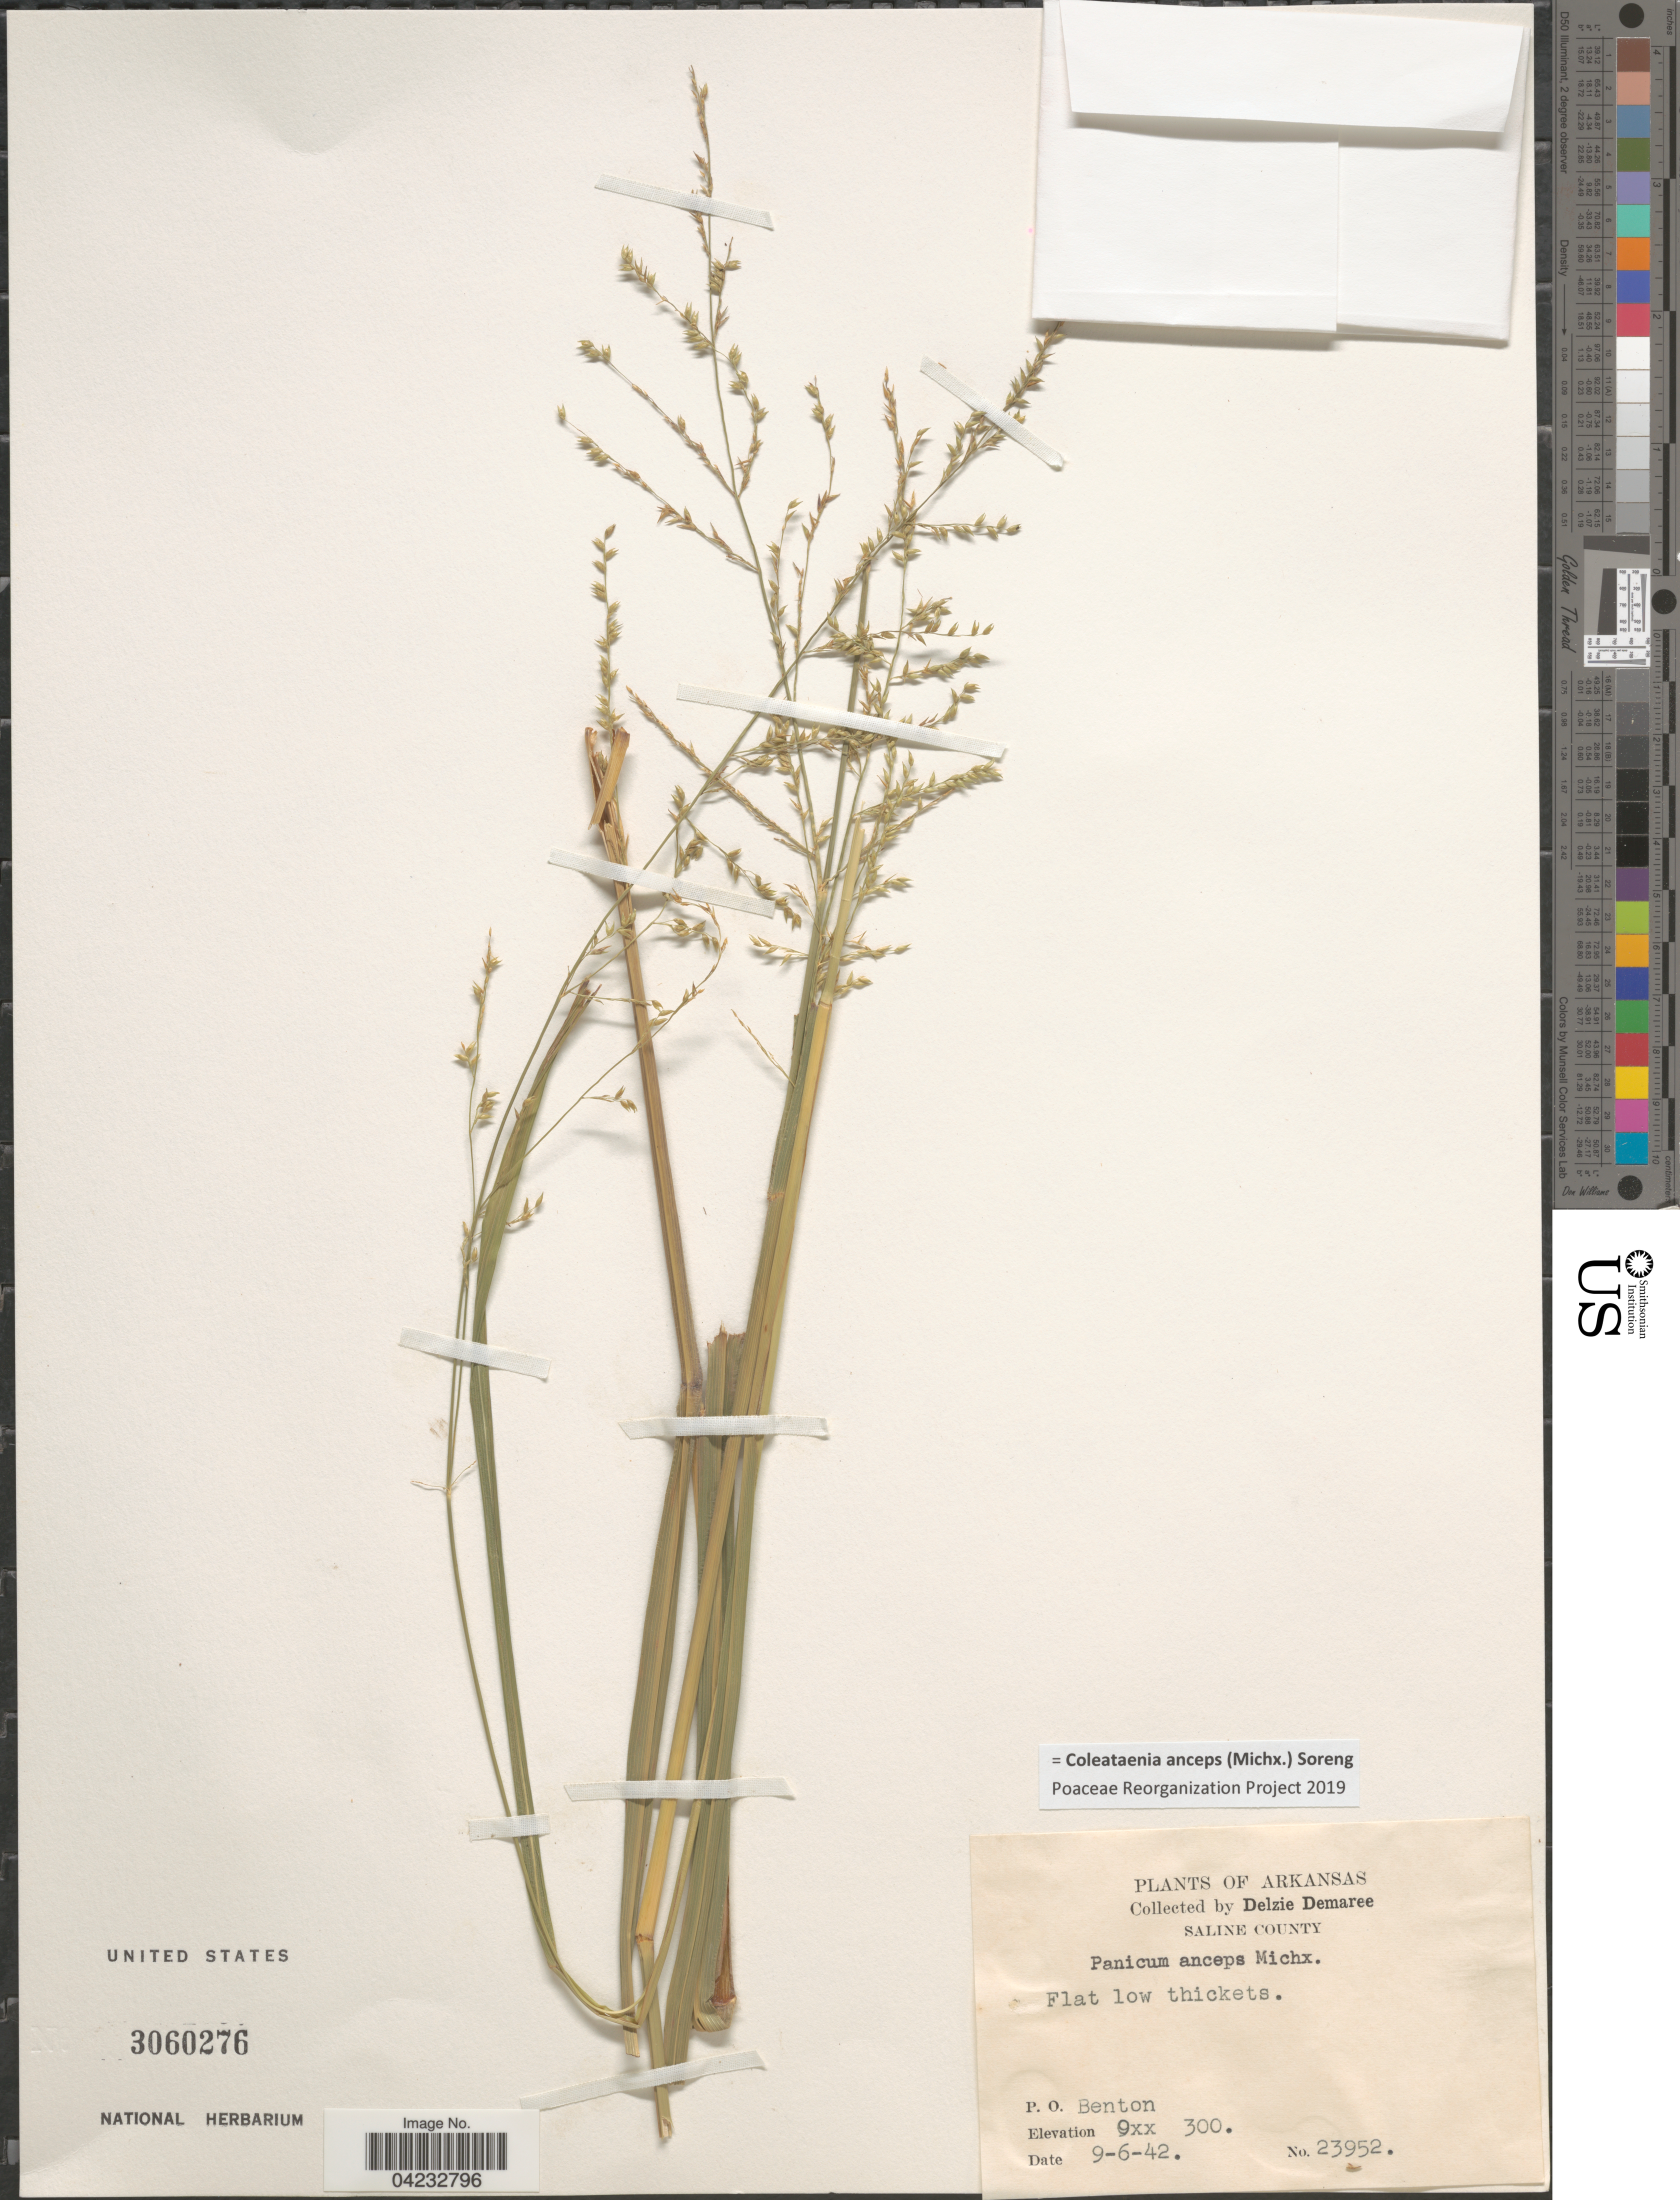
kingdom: Plantae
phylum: Tracheophyta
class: Liliopsida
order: Poales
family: Poaceae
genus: Coleataenia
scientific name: Coleataenia anceps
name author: (Michx.) Soreng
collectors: D. Demaree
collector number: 23952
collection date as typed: Transcribed d/m/y: 6/9/42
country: United States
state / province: Arkansas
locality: Saline County. Flat low thickets. P. O. Benton.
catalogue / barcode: US 3060276